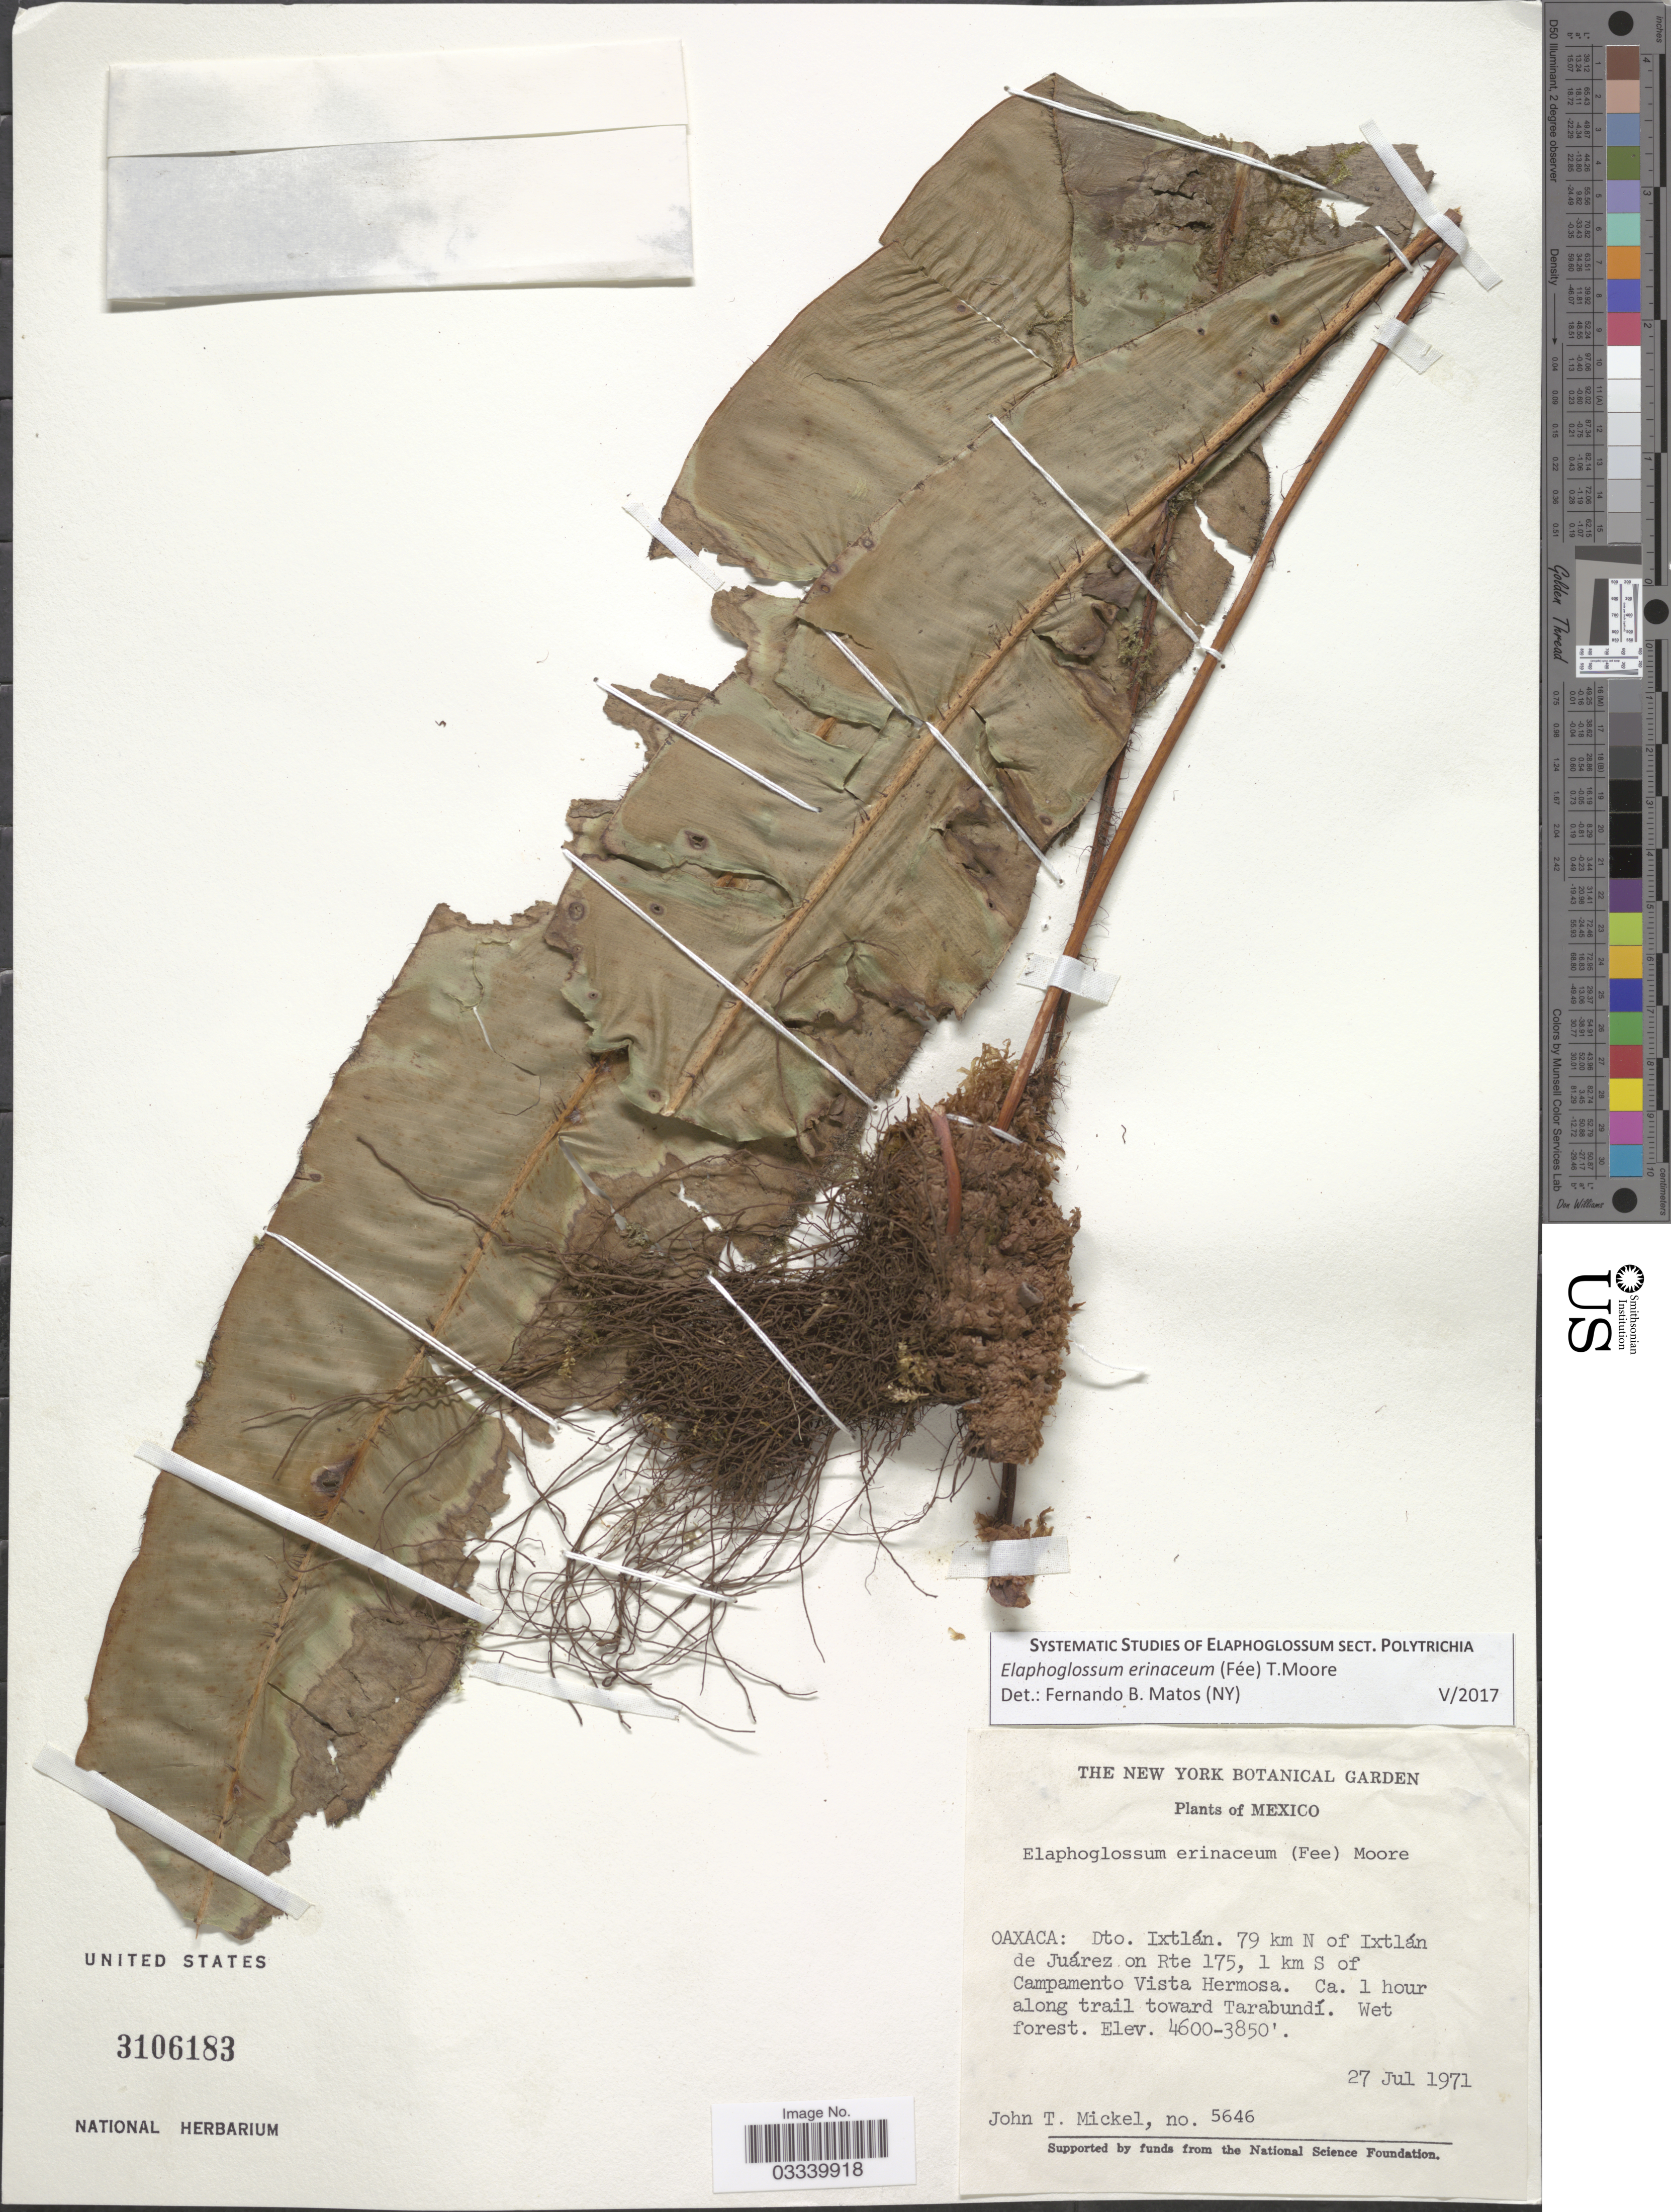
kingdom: Plantae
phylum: Tracheophyta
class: Polypodiopsida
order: Polypodiales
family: Dryopteridaceae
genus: Elaphoglossum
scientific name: Elaphoglossum erinaceum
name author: (Fée) T. Moore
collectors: J. T. Mickel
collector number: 5646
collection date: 1971-07-27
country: Mexico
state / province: Oaxaca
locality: Dto. Ixtlán. 79 km N of Ixtlán de Juárez on Rte 175, 1 km S of Campamento Vista Hermosa. Ca. 1 hour along trail toward Tarabundí.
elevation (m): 1173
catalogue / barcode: US 3106183